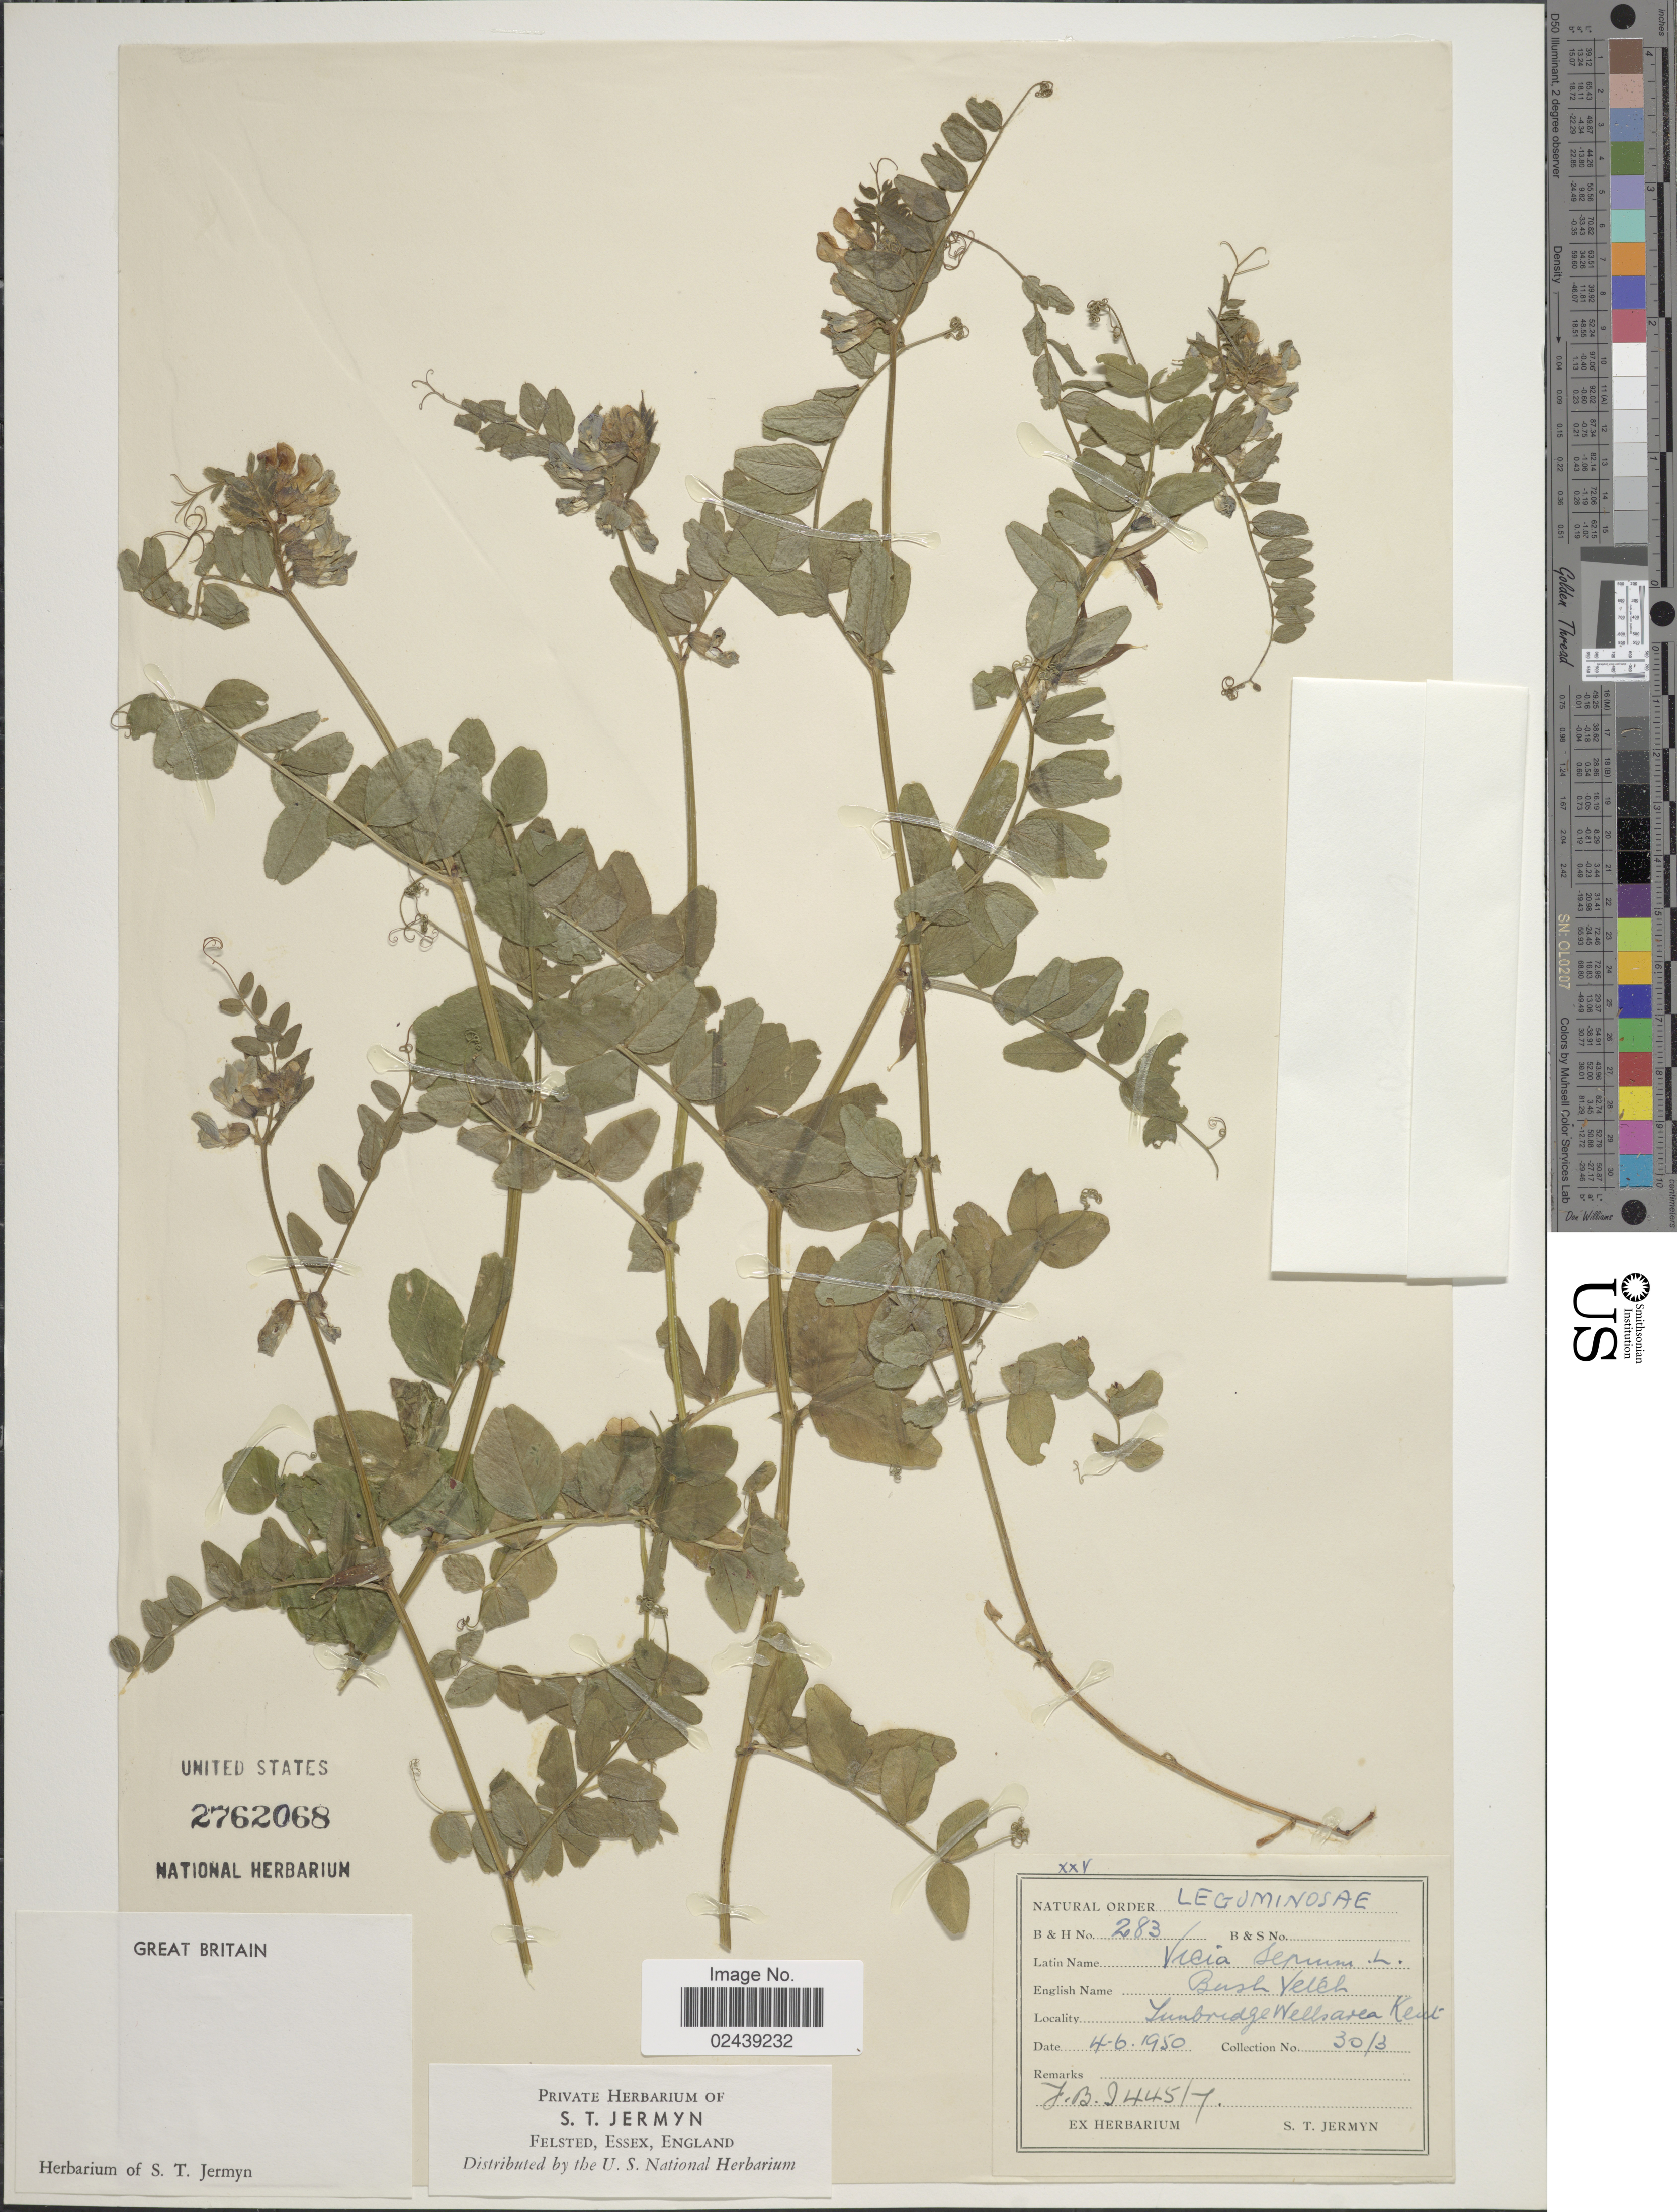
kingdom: Plantae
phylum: Tracheophyta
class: Magnoliopsida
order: Fabales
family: Fabaceae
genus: Vicia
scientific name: Vicia sepium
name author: L.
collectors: ex herb. S. T. Jermyn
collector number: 283/30/3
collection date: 1950-06-04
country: United Kingdom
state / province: England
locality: Great Britain. Tunbridge Wells area Kent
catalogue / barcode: US 2762068